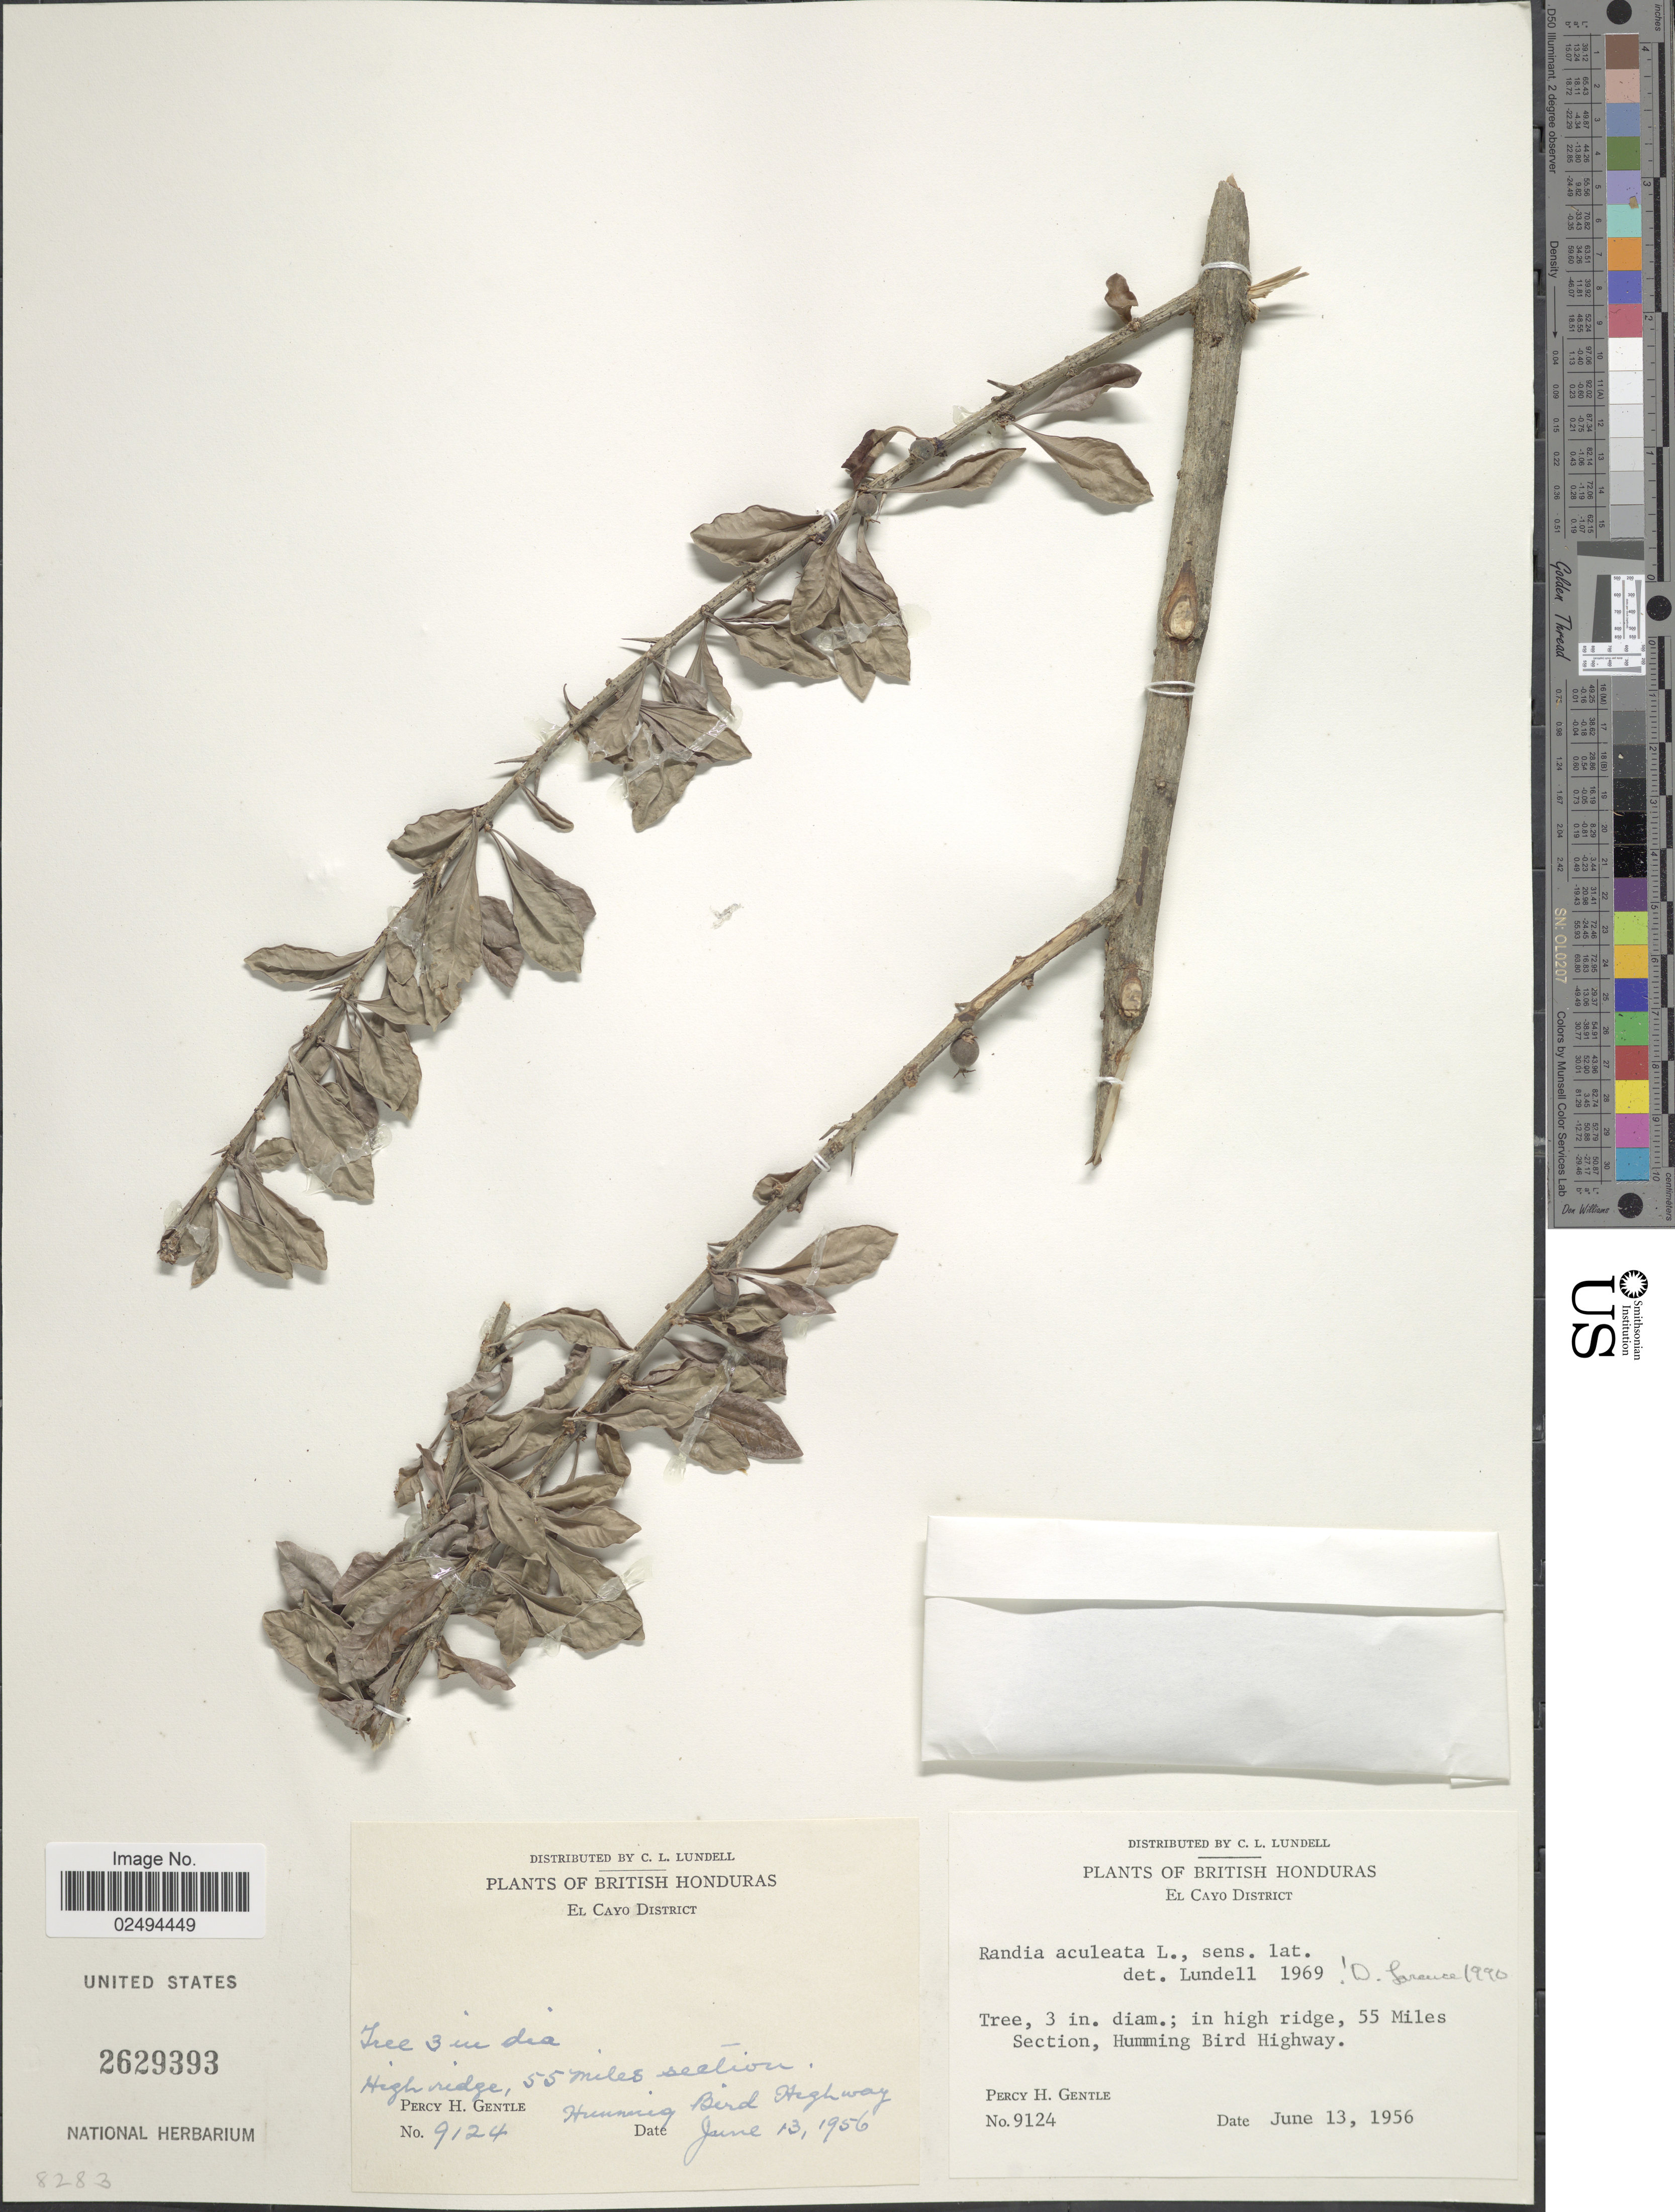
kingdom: Plantae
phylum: Tracheophyta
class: Magnoliopsida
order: Gentianales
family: Rubiaceae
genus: Randia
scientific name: Randia aculeata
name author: L.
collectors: P. H. Gentle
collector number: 9124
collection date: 1956-06-13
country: Belize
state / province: Cayo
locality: British Honduras. El Cayo District. 55 miles Section, Humming Bird Highway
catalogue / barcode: US 2629393